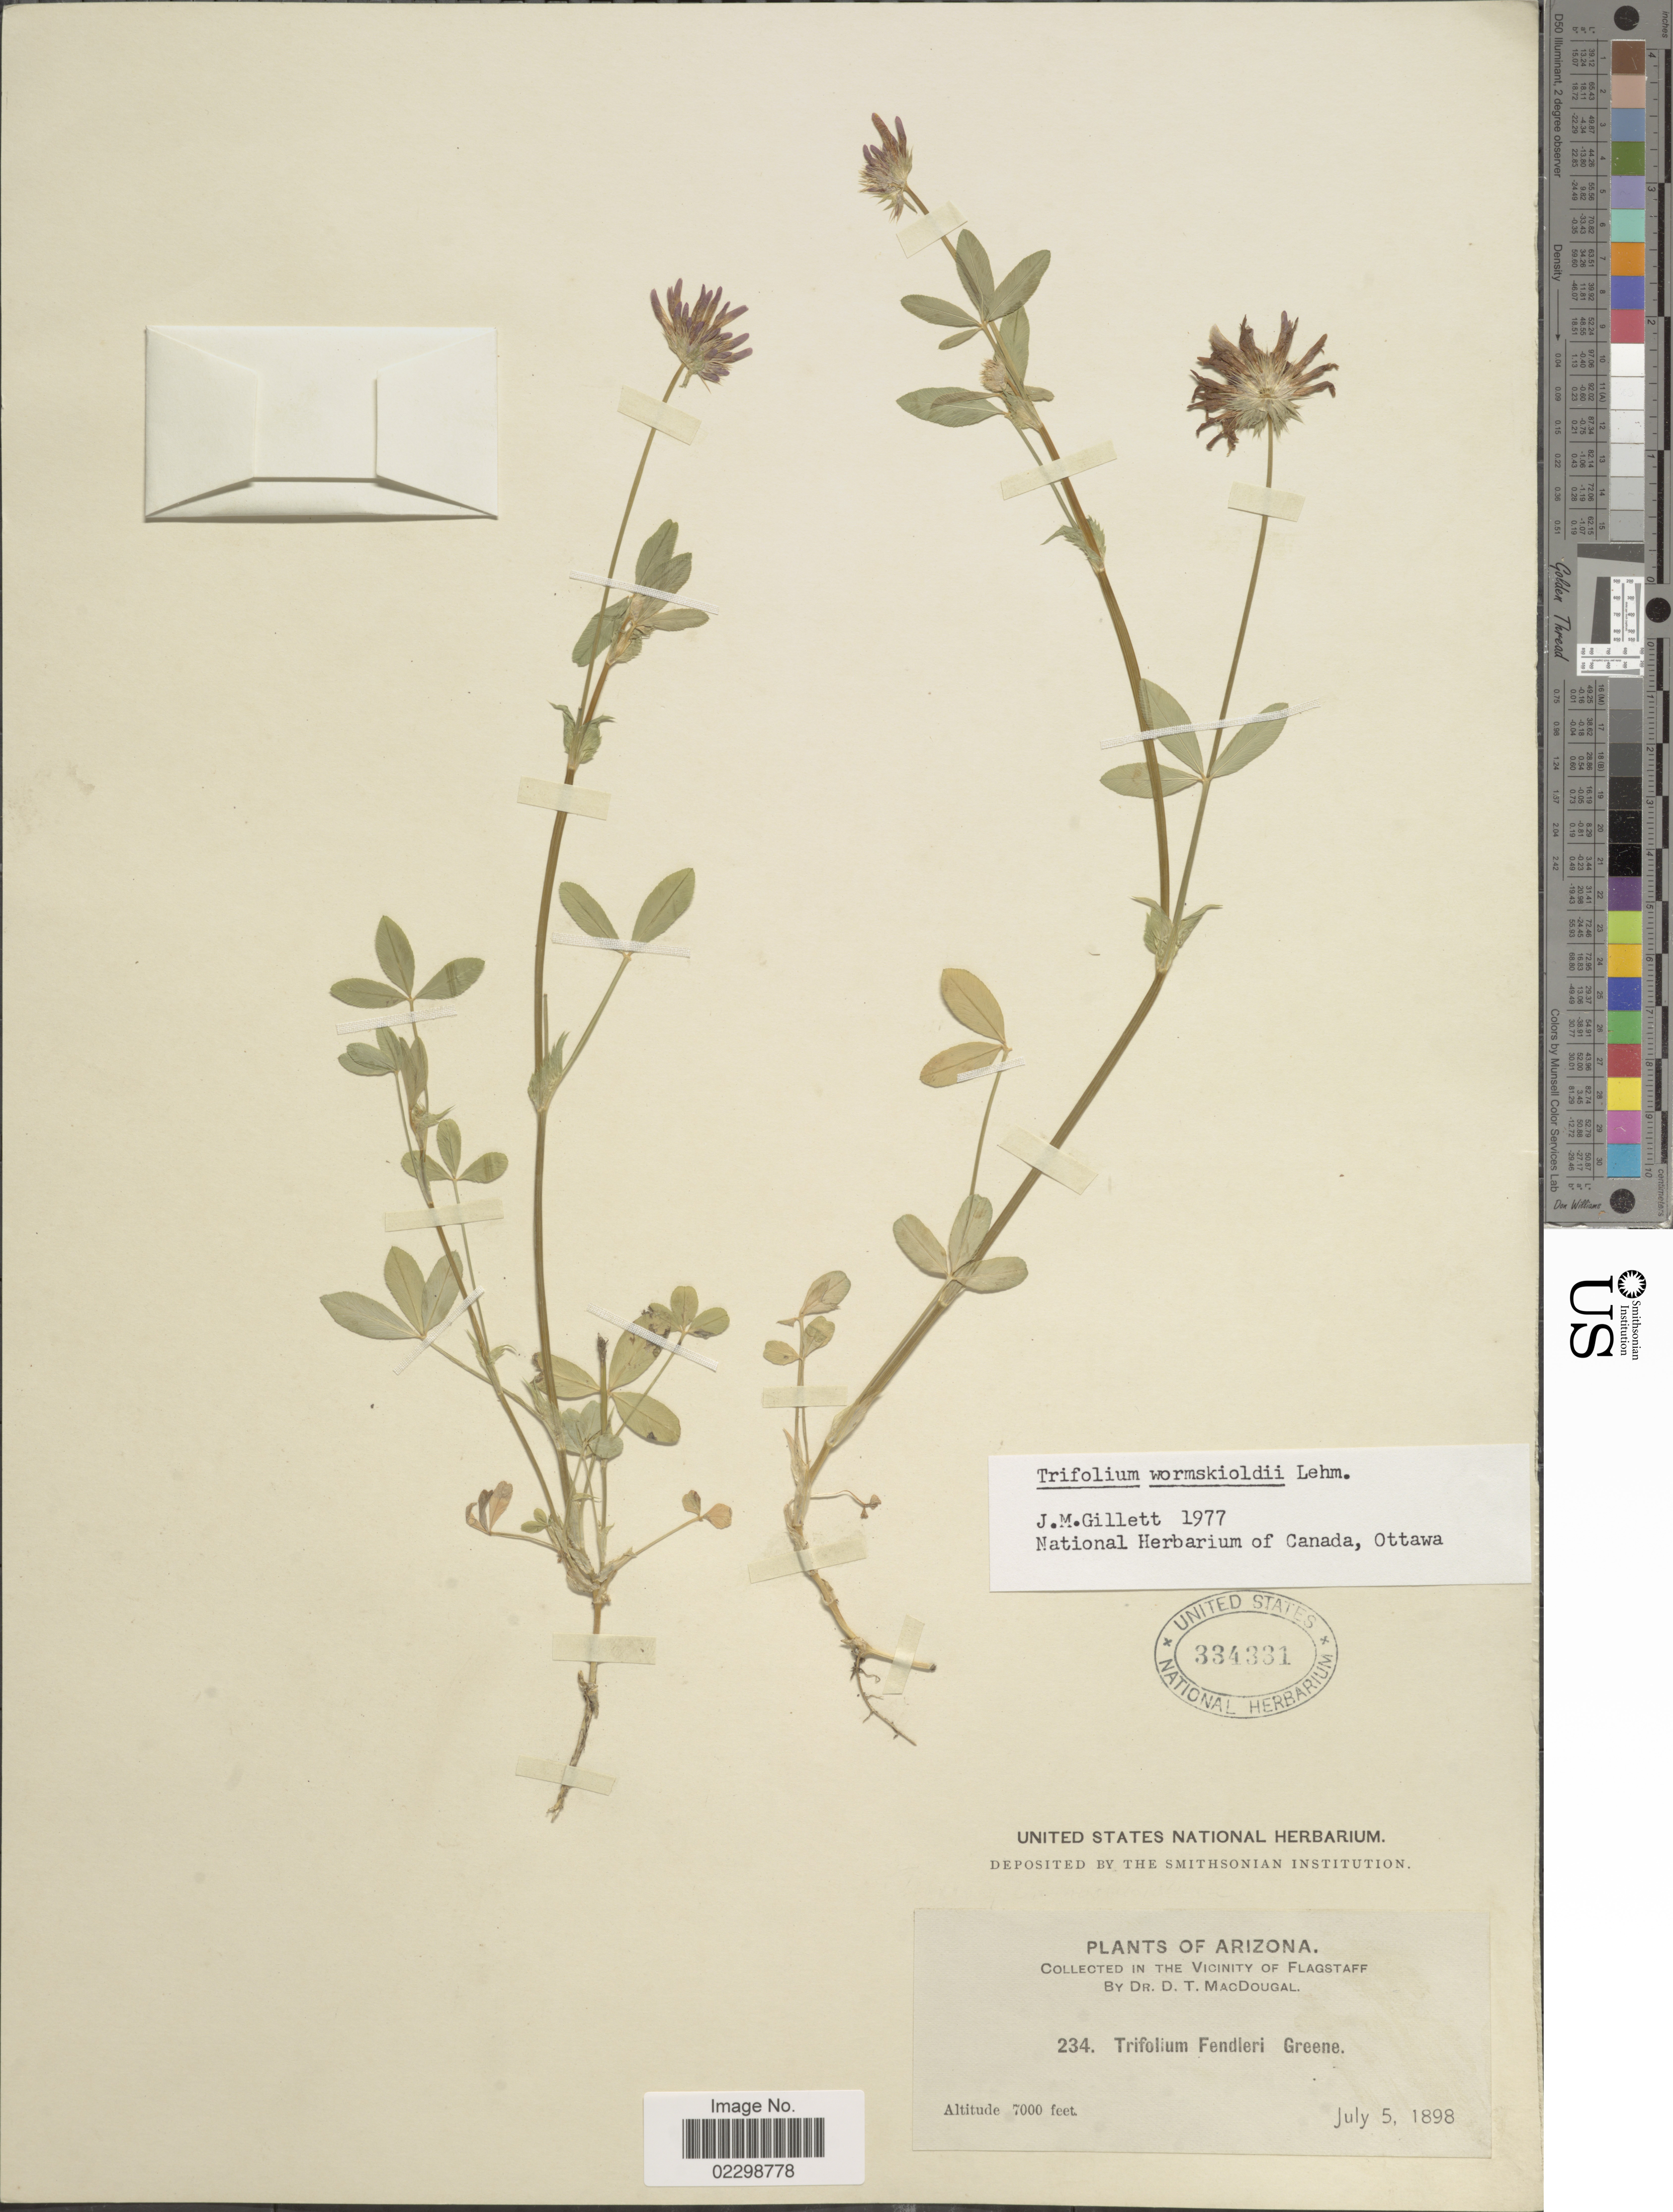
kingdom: Plantae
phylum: Tracheophyta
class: Magnoliopsida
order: Fabales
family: Fabaceae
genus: Trifolium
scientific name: Trifolium wormskioldii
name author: Lehm.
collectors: D. T. MacDougal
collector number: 234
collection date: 1898-07-05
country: United States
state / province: Arizona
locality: Vicinity of Flaggstaff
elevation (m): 2134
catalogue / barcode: US 334331